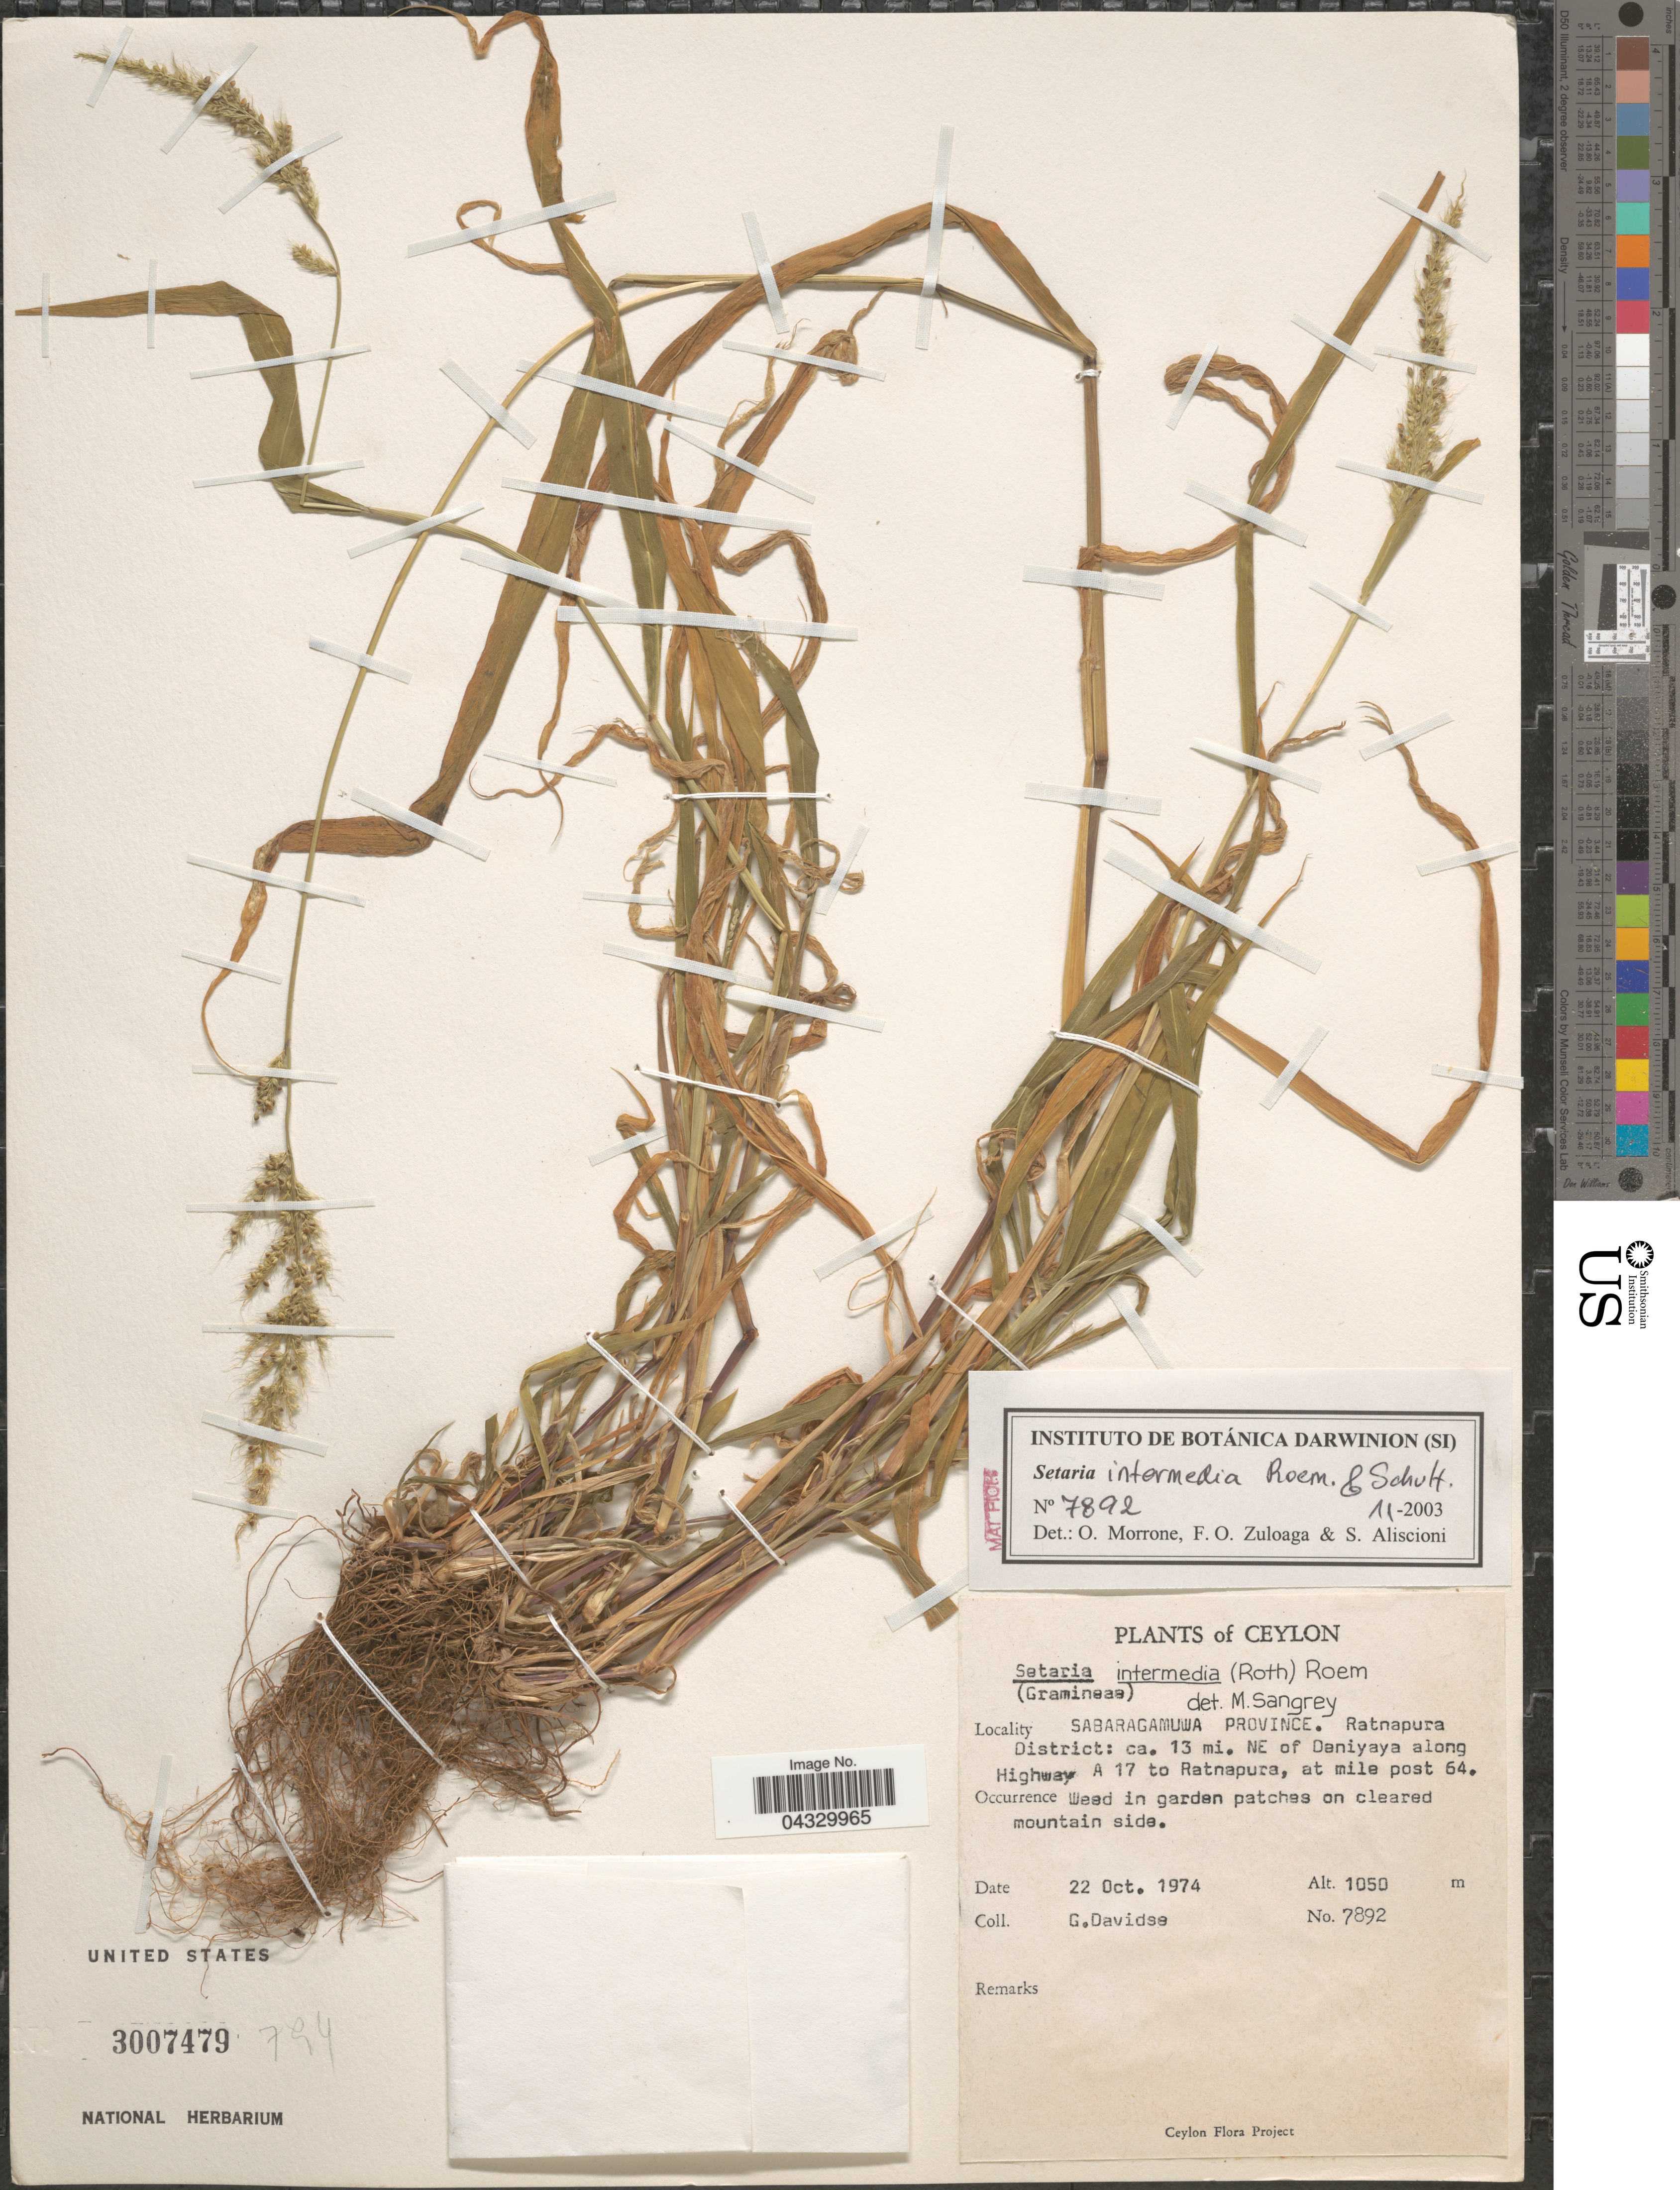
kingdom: Plantae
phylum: Tracheophyta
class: Liliopsida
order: Poales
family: Poaceae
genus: Setaria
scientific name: Setaria intermedia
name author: Roem. & Schult.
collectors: G. Davidse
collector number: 7892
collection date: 1974-10-22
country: Sri Lanka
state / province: Sabaragamuwa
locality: Ceylon. Ratnapura District: ca. 13 mi. NE of Daniyaya along Highway A 17 to Ratnapura, at mile post 64.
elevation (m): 1050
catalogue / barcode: US 3007479